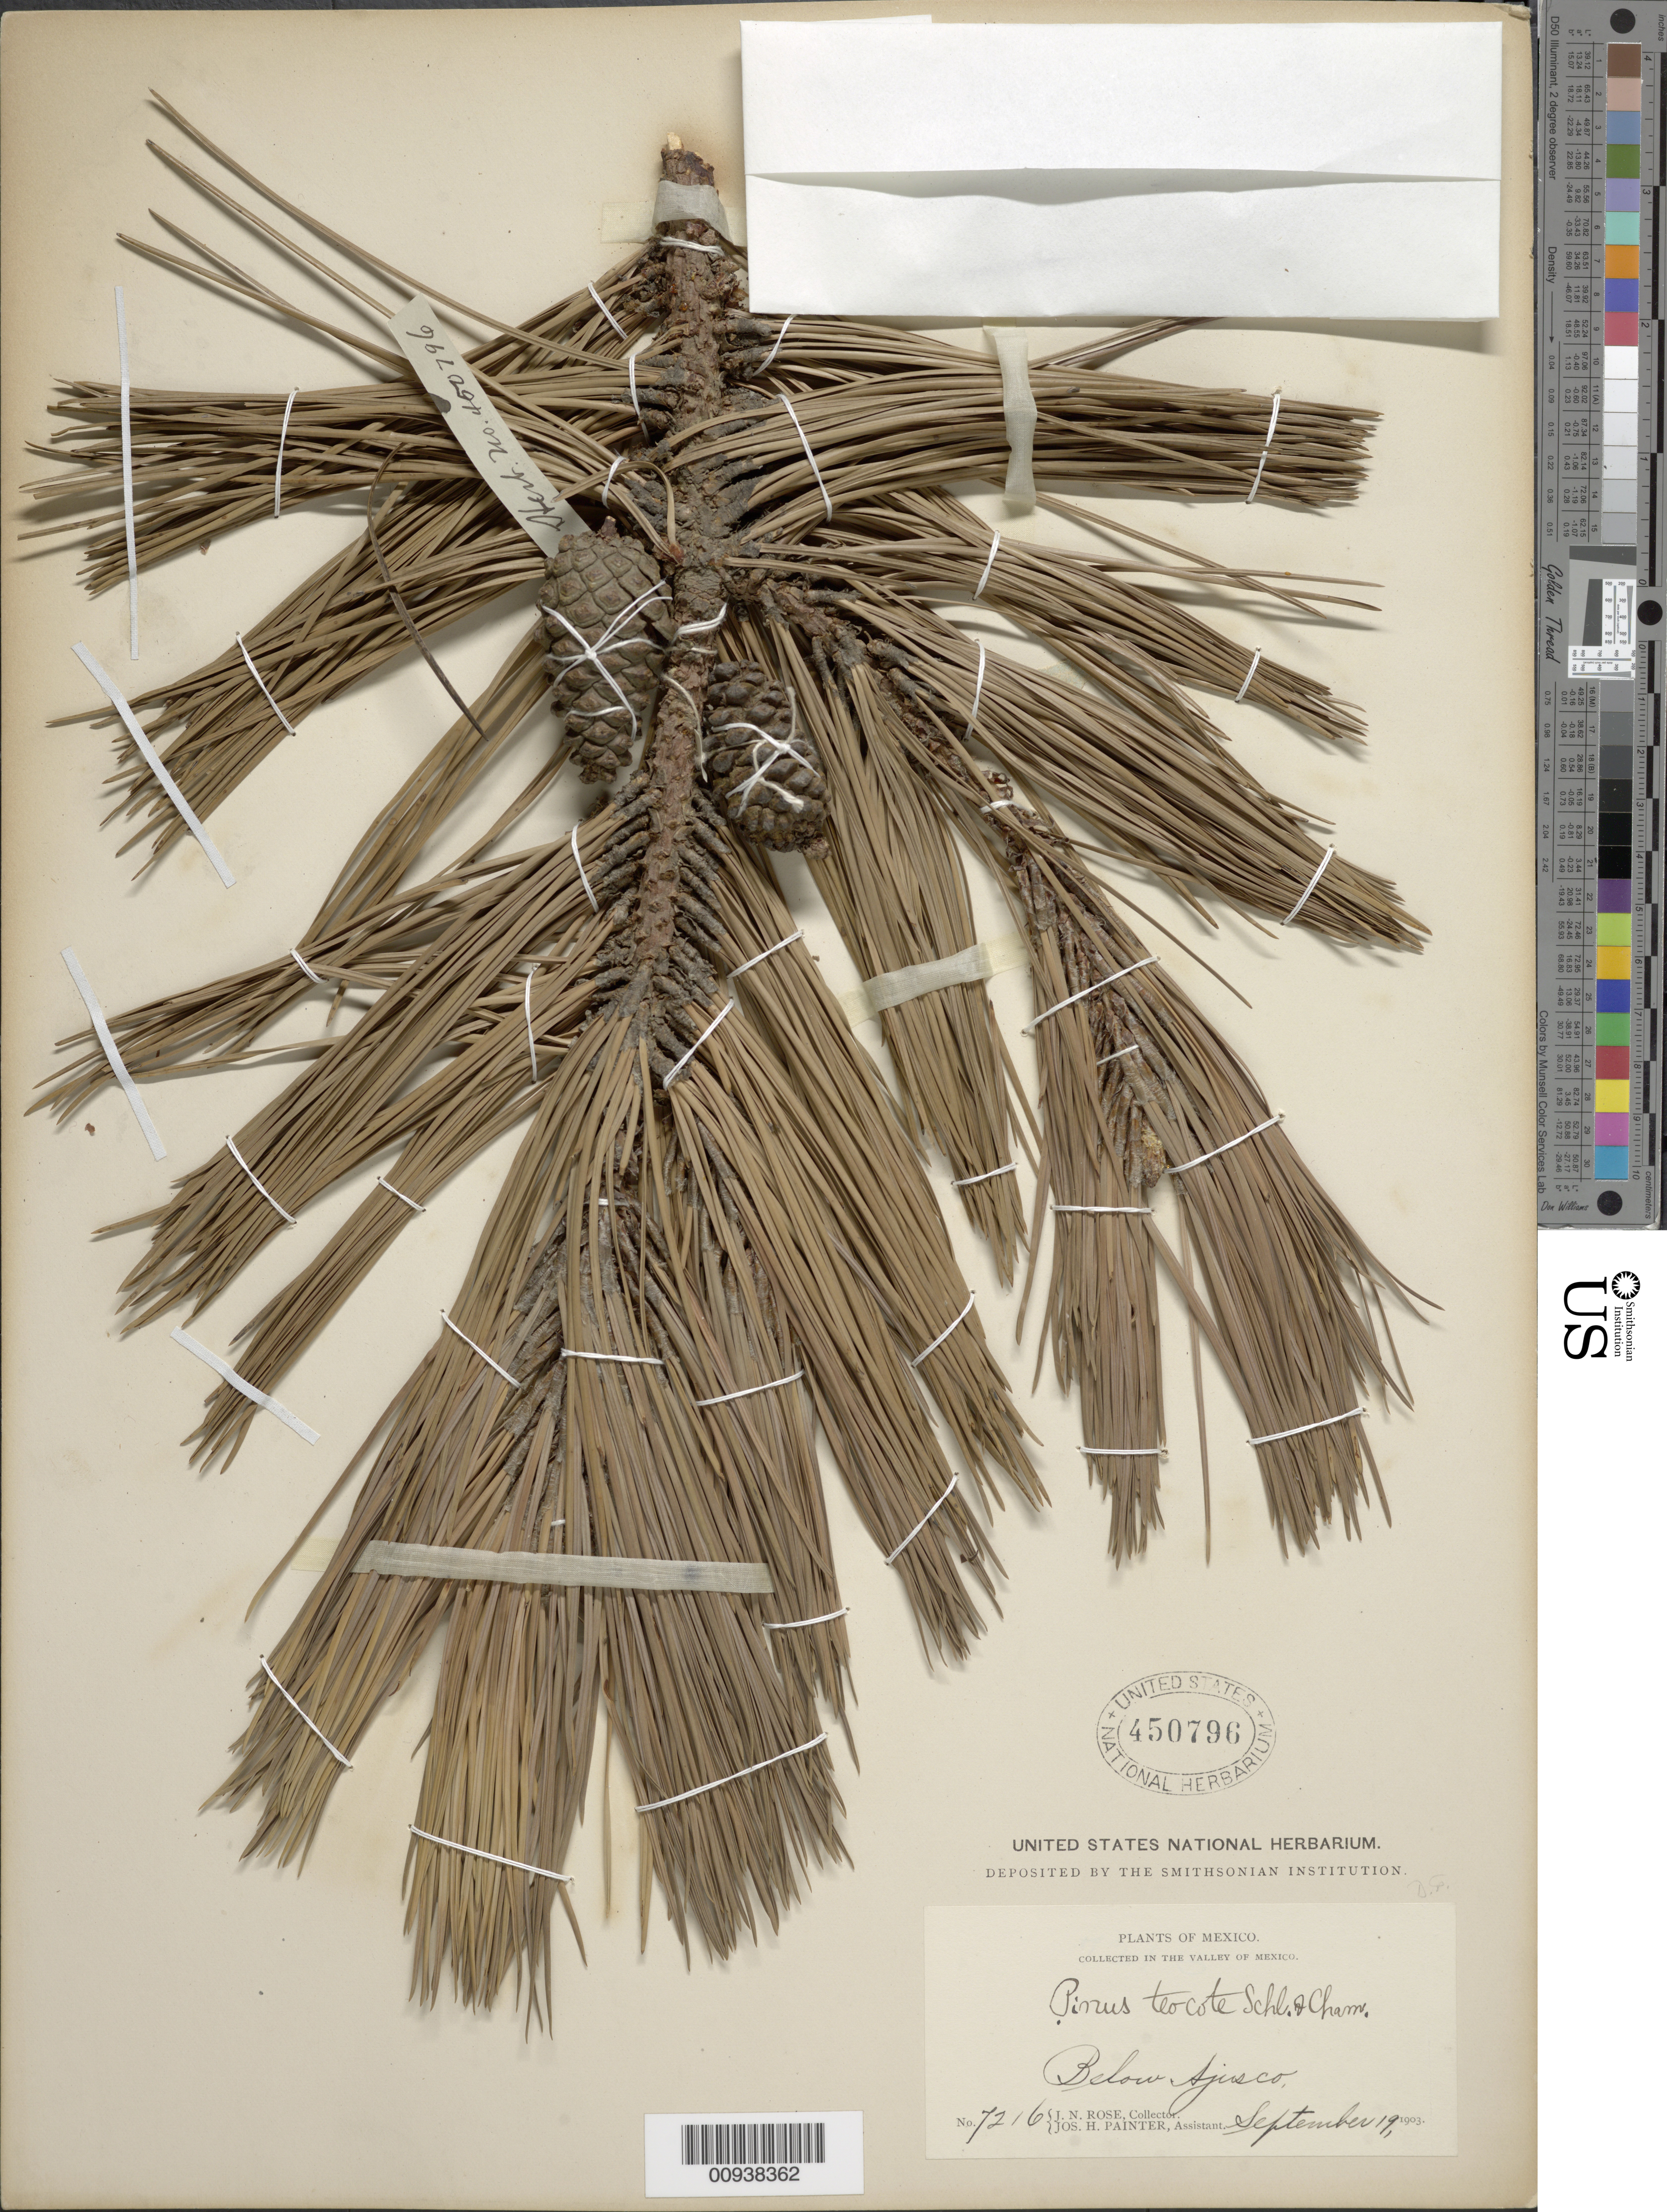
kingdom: Plantae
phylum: Tracheophyta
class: Pinopsida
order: Pinales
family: Pinaceae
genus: Pinus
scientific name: Pinus teocote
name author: Schltdl. & Cham.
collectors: J. N. Rose & J. H. Painter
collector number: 7216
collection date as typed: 19 Sep 1903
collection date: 1903-09-19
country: Mexico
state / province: Distrito Federal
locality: Below Ajusco. In the Valley of Mexico.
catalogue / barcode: US 450796